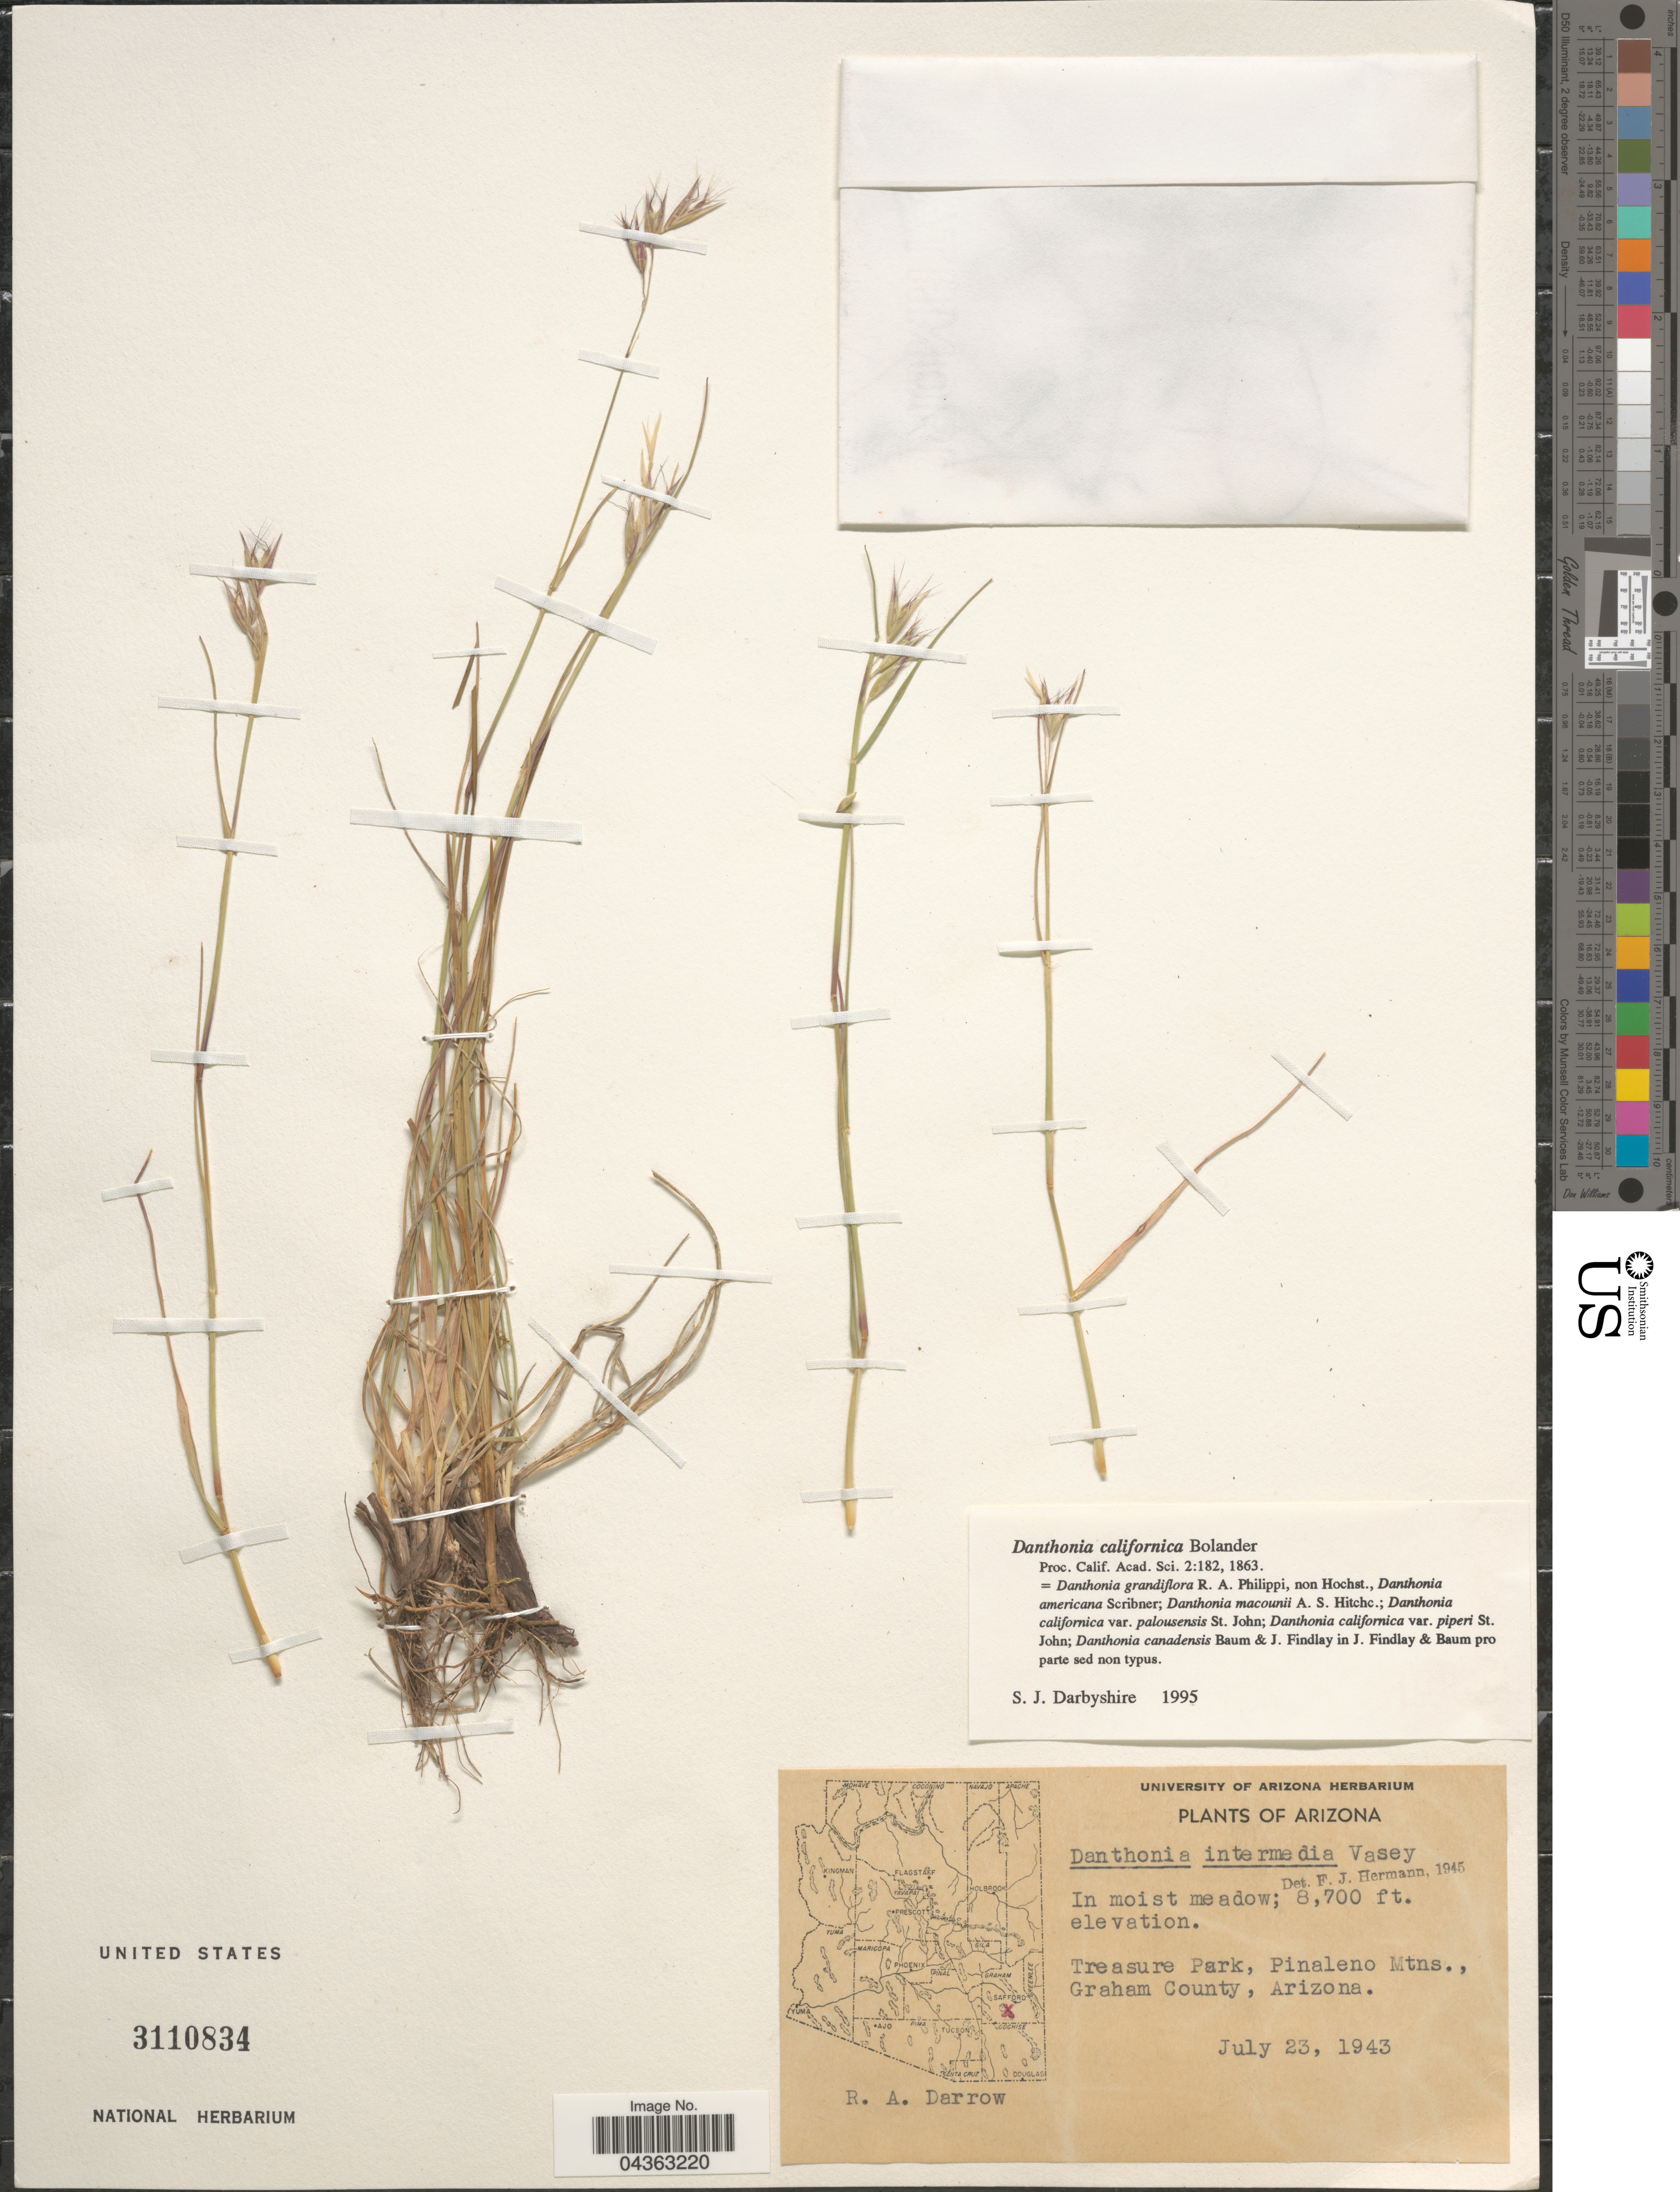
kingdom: Plantae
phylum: Tracheophyta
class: Liliopsida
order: Poales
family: Poaceae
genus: Danthonia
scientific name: Danthonia californica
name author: Bol.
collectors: R. A. Darrow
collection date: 1943-07-23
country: United States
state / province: Arizona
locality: Treasure Park, Pinaleno Mountains. Graham County.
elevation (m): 2652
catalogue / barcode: US 3110834